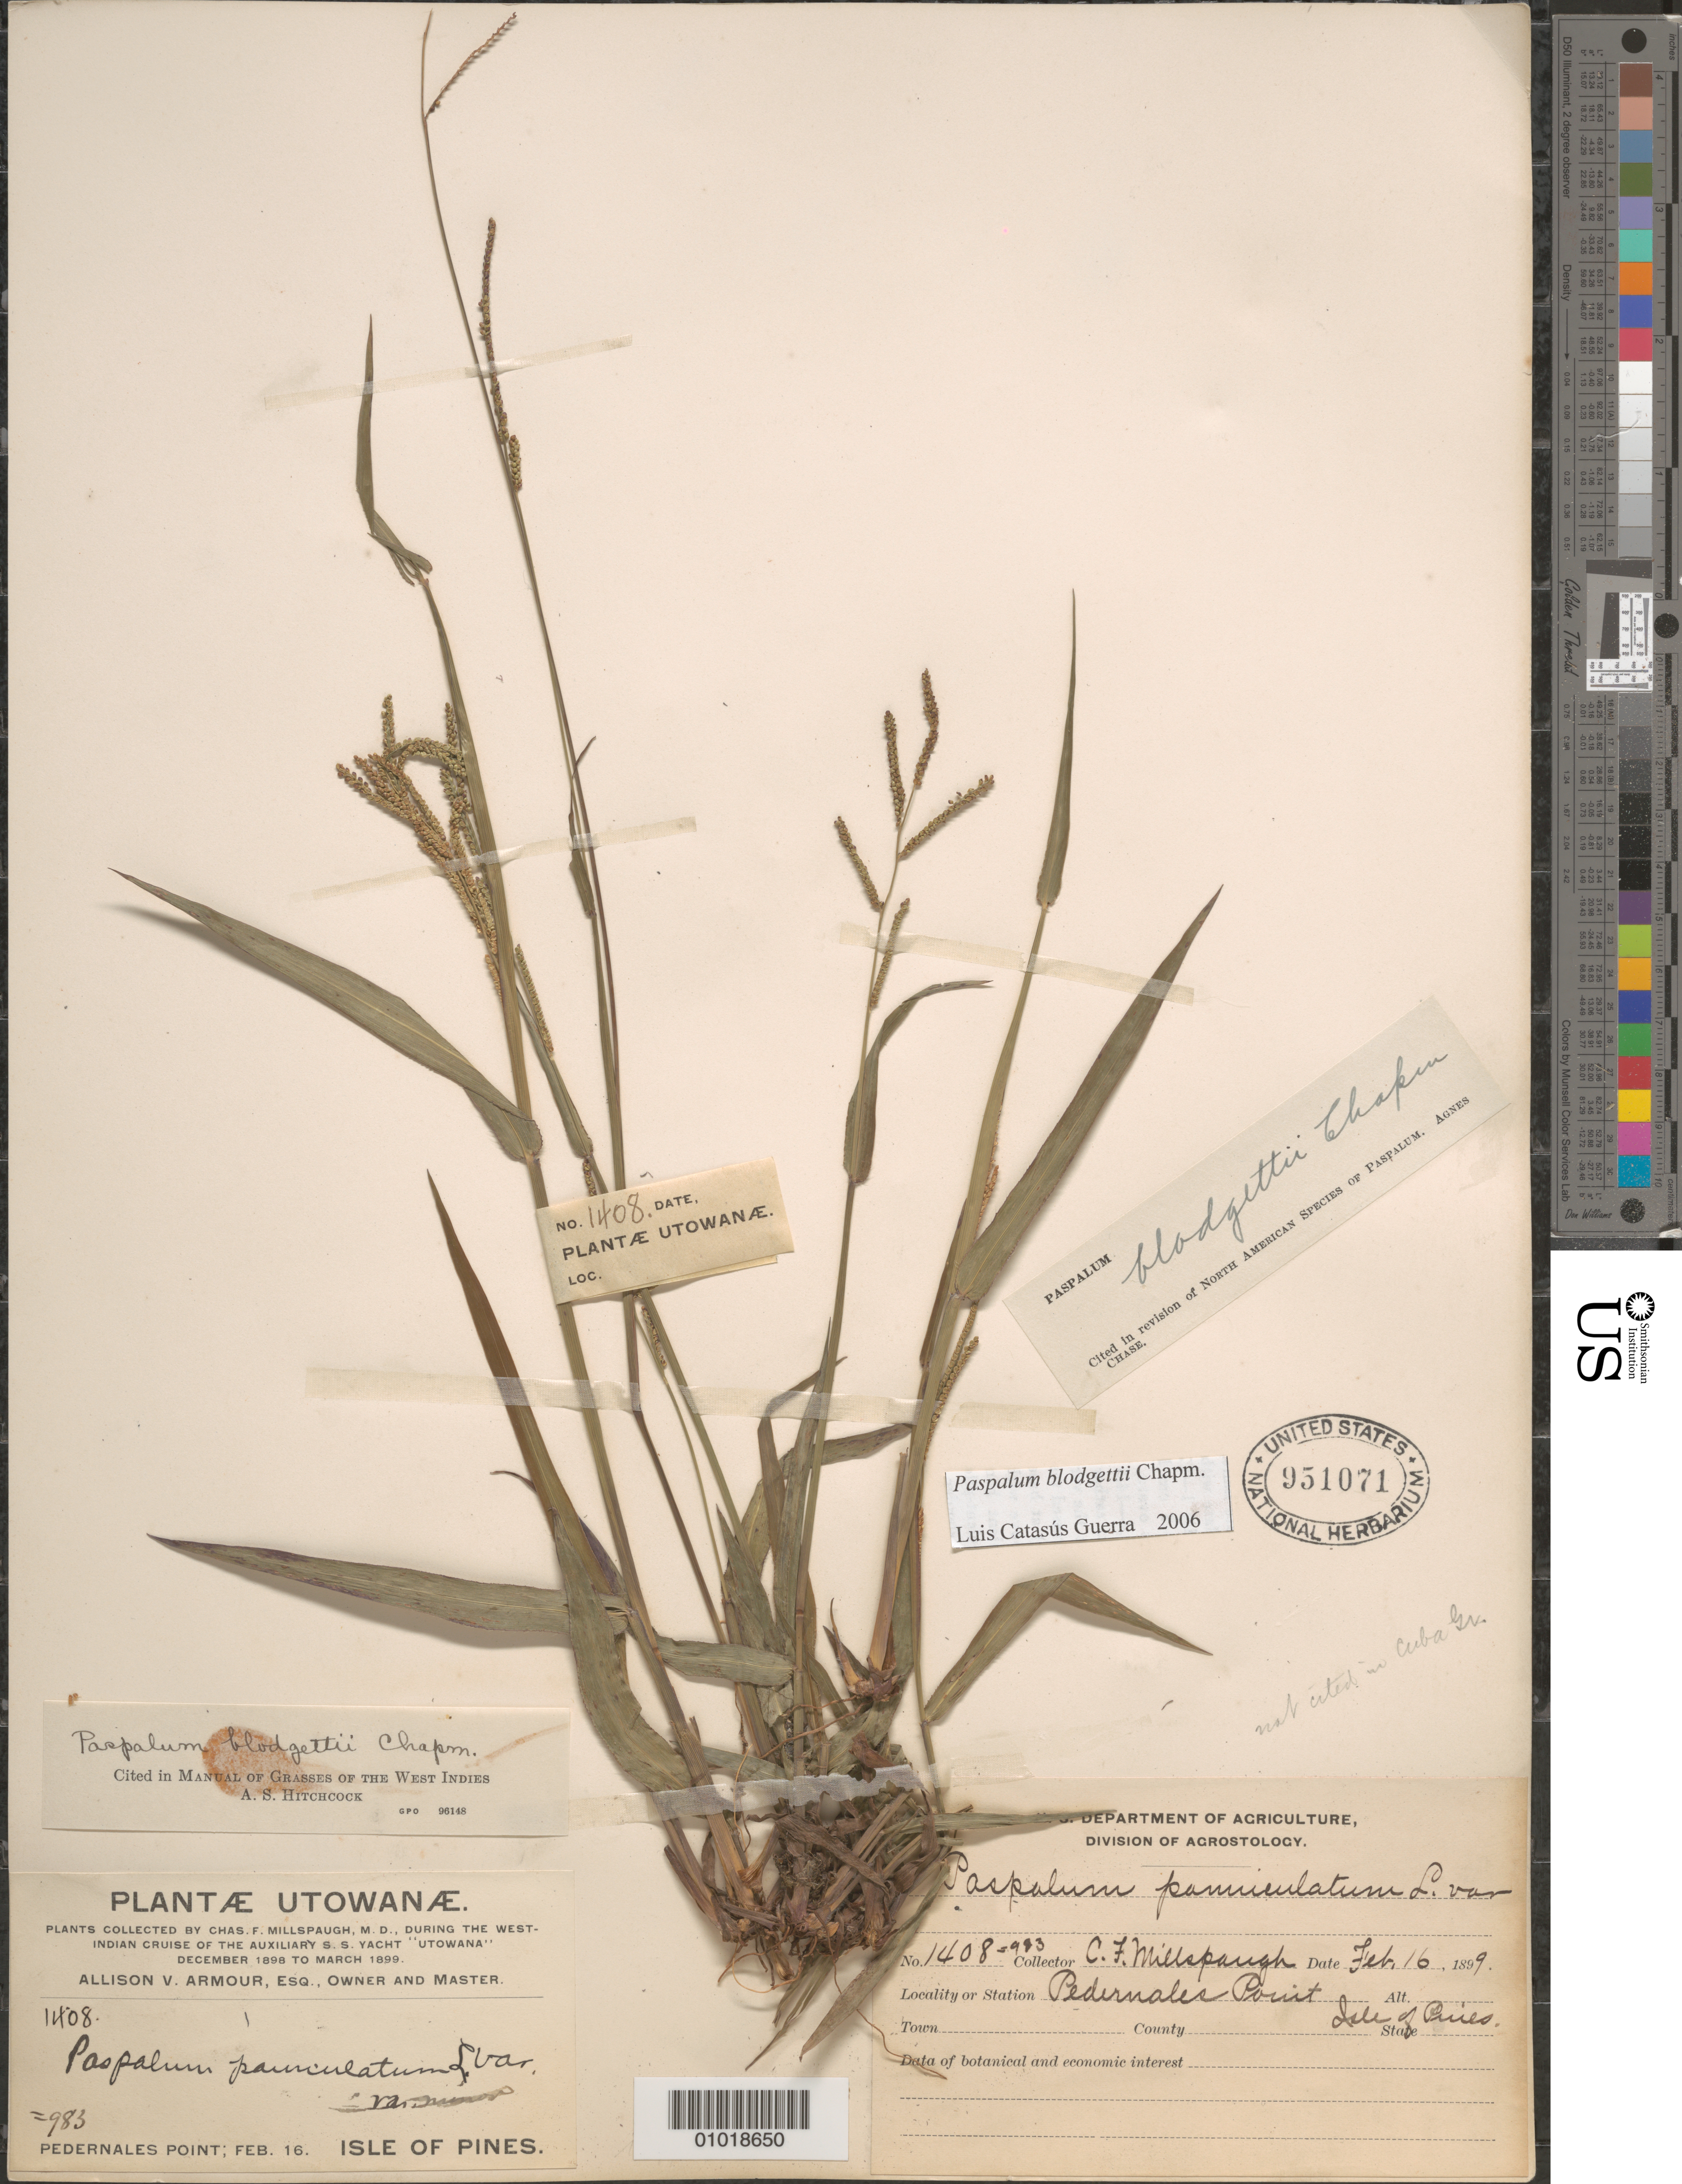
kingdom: Plantae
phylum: Tracheophyta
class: Liliopsida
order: Poales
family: Poaceae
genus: Paspalum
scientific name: Paspalum blodgettii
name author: Chapm.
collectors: C. F. Millspaugh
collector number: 1408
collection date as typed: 16 Feb 1899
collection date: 1899-02-16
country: Cuba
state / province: Isla de la Juventud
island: Isla de la Juventud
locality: Pedernales Point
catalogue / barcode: US 951071